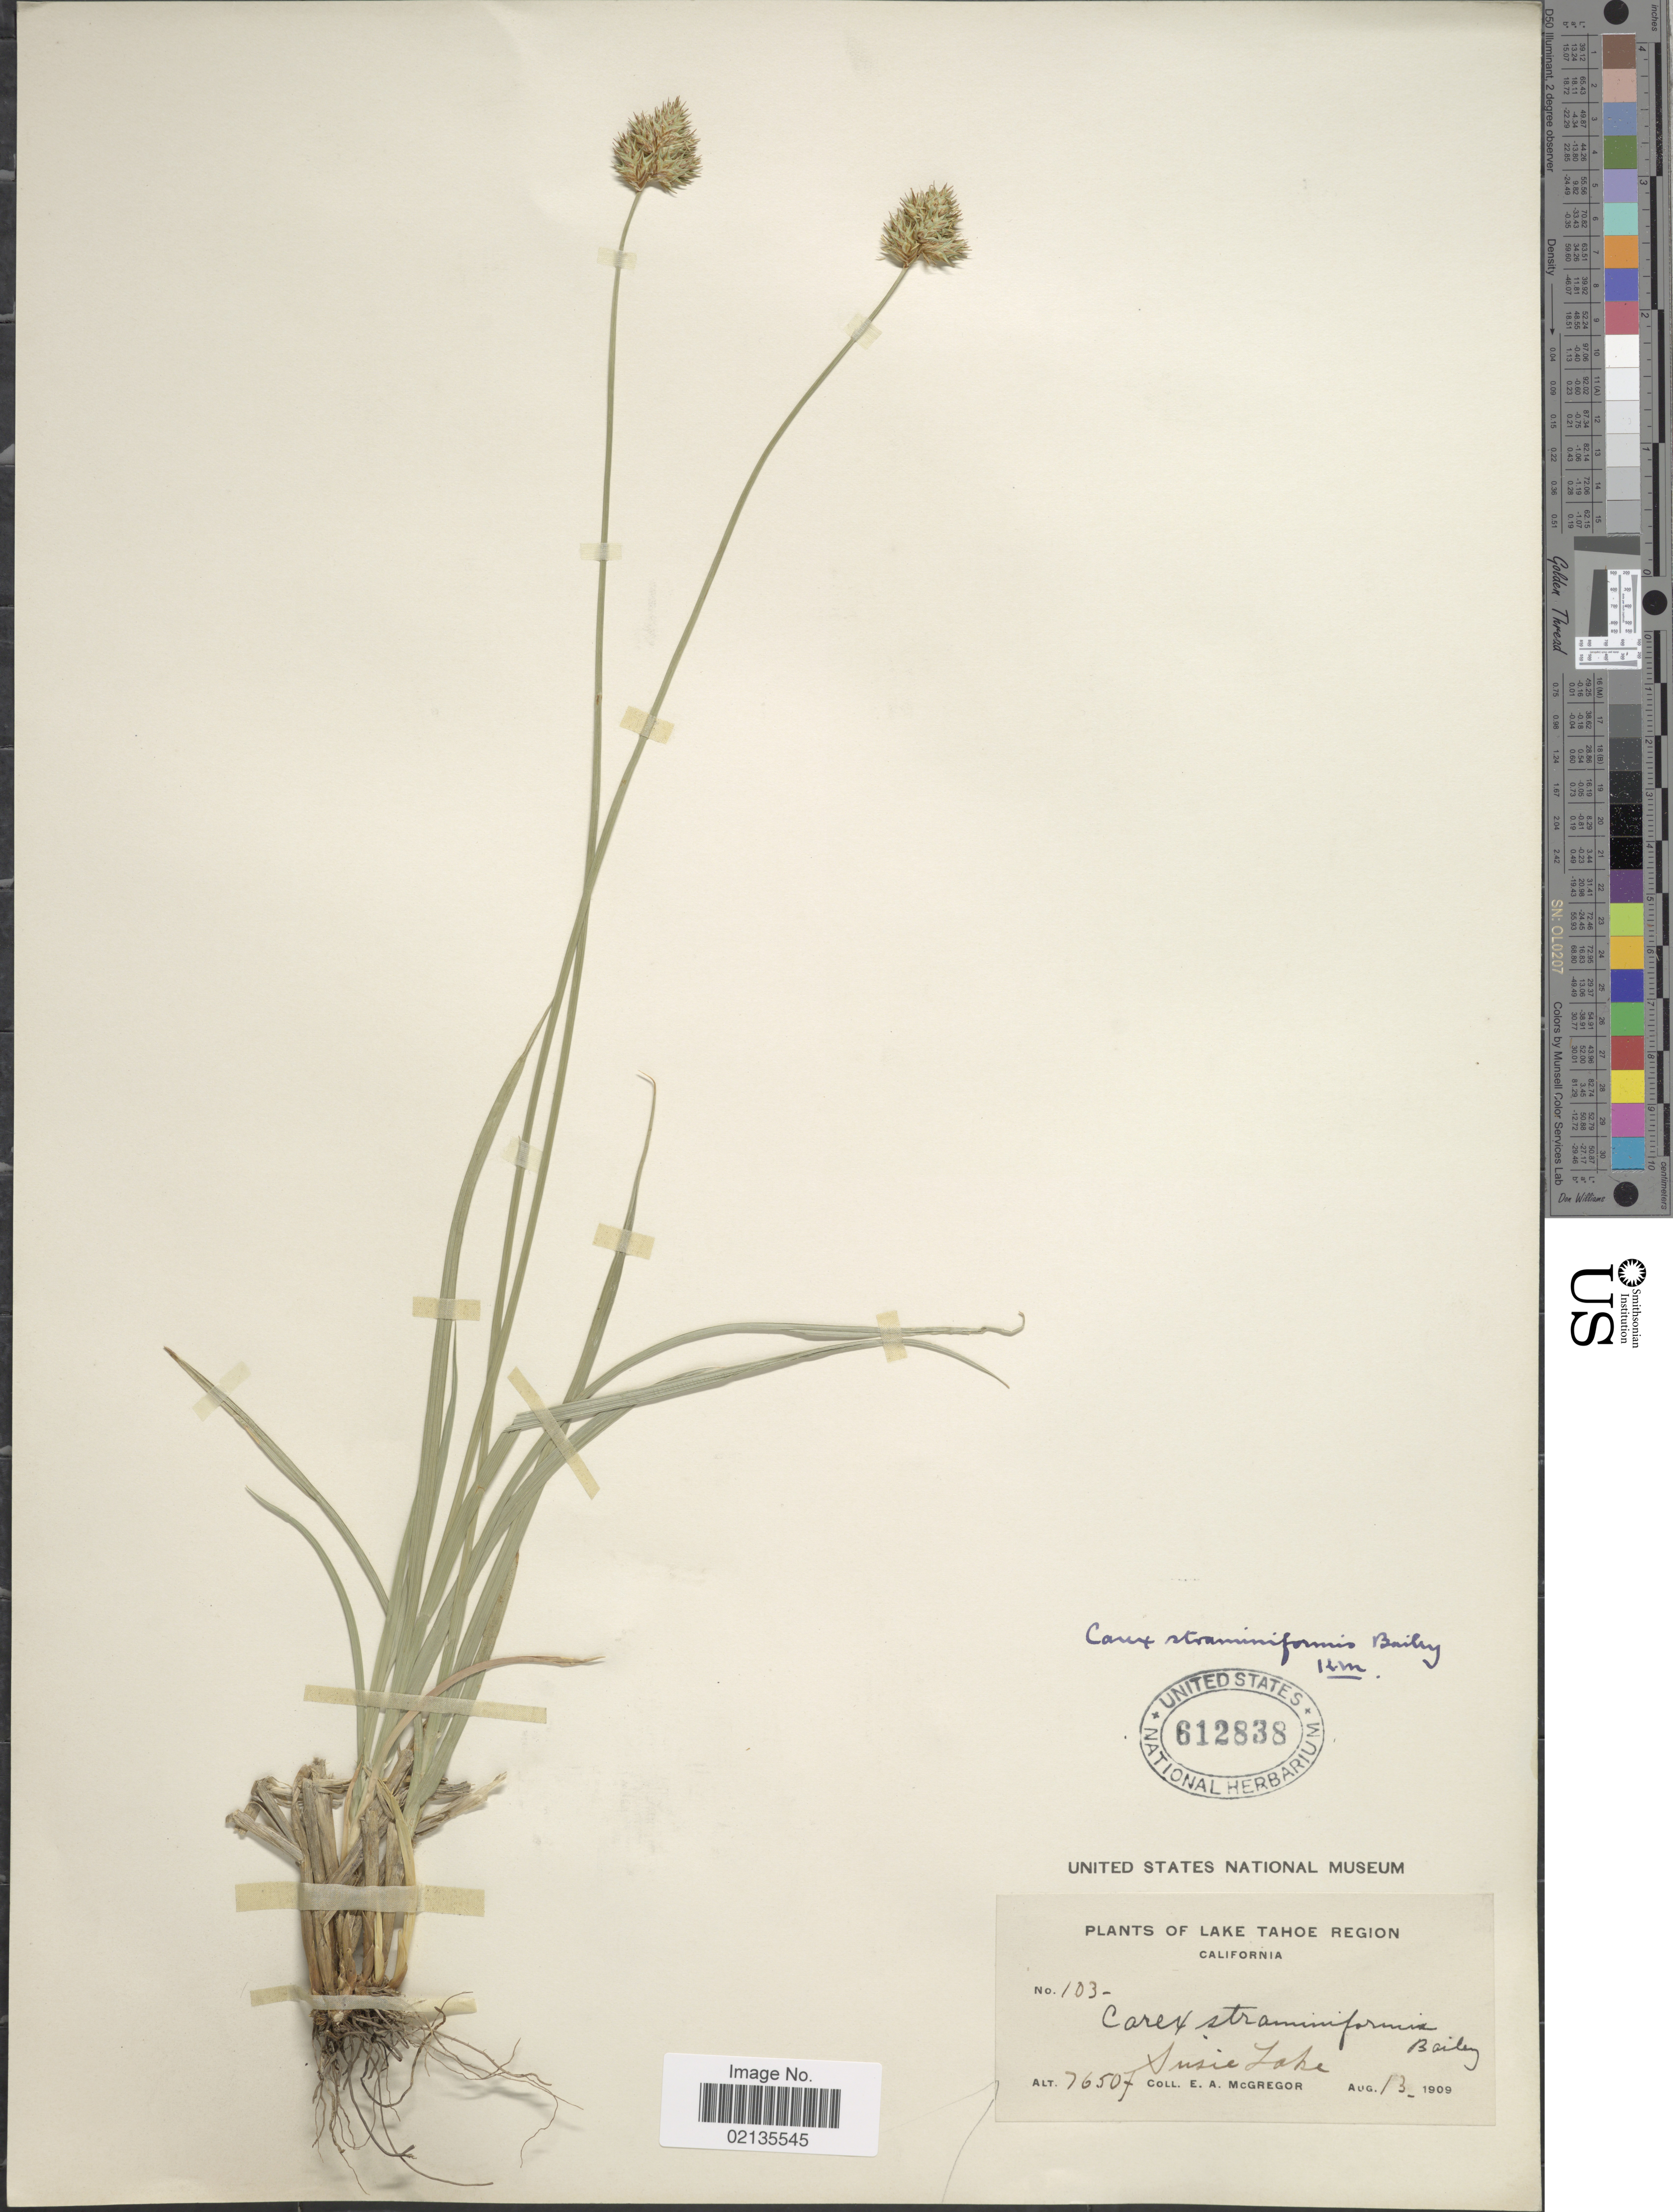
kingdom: Plantae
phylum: Tracheophyta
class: Liliopsida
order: Poales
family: Cyperaceae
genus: Carex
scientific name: Carex straminiformis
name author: L.H. Bailey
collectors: E. A. McGregor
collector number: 76507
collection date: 1909-08-13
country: United States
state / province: California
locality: Lake Tahoe Region, Susie Lake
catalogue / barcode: US 612838